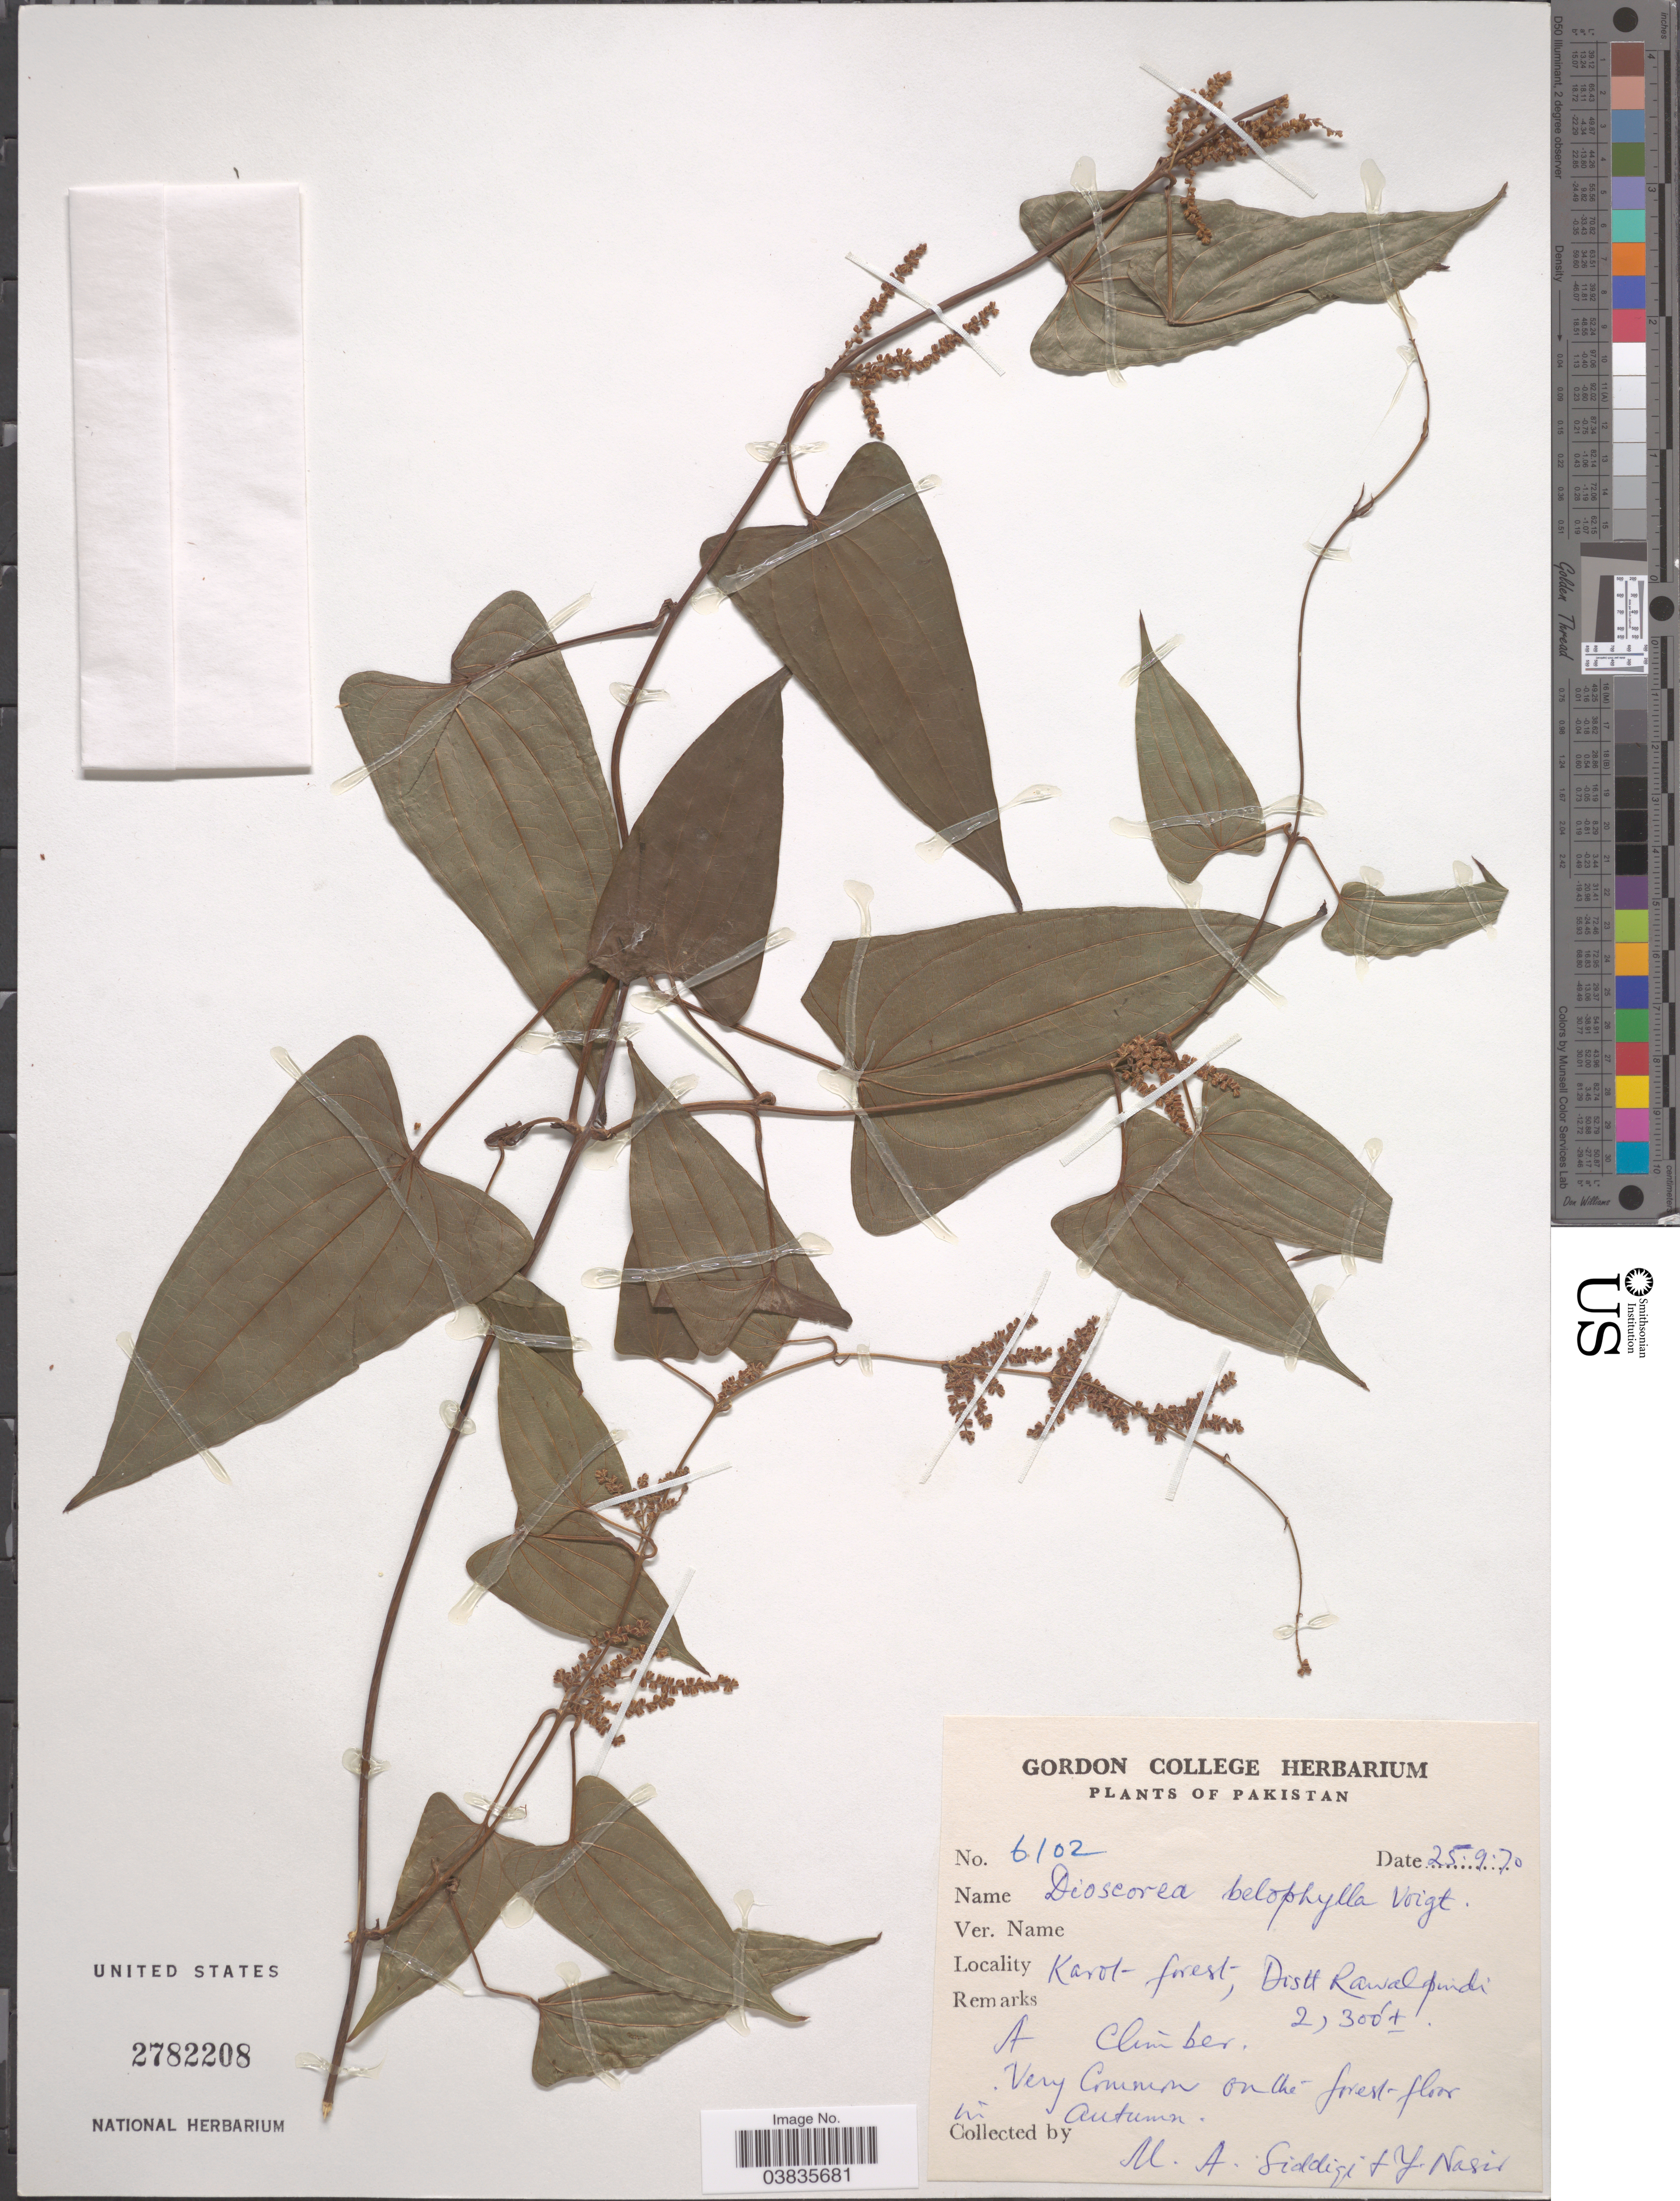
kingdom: Plantae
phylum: Tracheophyta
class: Liliopsida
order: Dioscoreales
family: Dioscoreaceae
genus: Dioscorea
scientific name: Dioscorea belophylloides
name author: Prain & Burkill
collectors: M. Siddiqi & Y. Nasir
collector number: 6102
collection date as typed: Transcribed d/m/y: 25/9/70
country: Pakistan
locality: Karot forest, Distt. Rawalpindi.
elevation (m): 701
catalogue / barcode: US 2782208